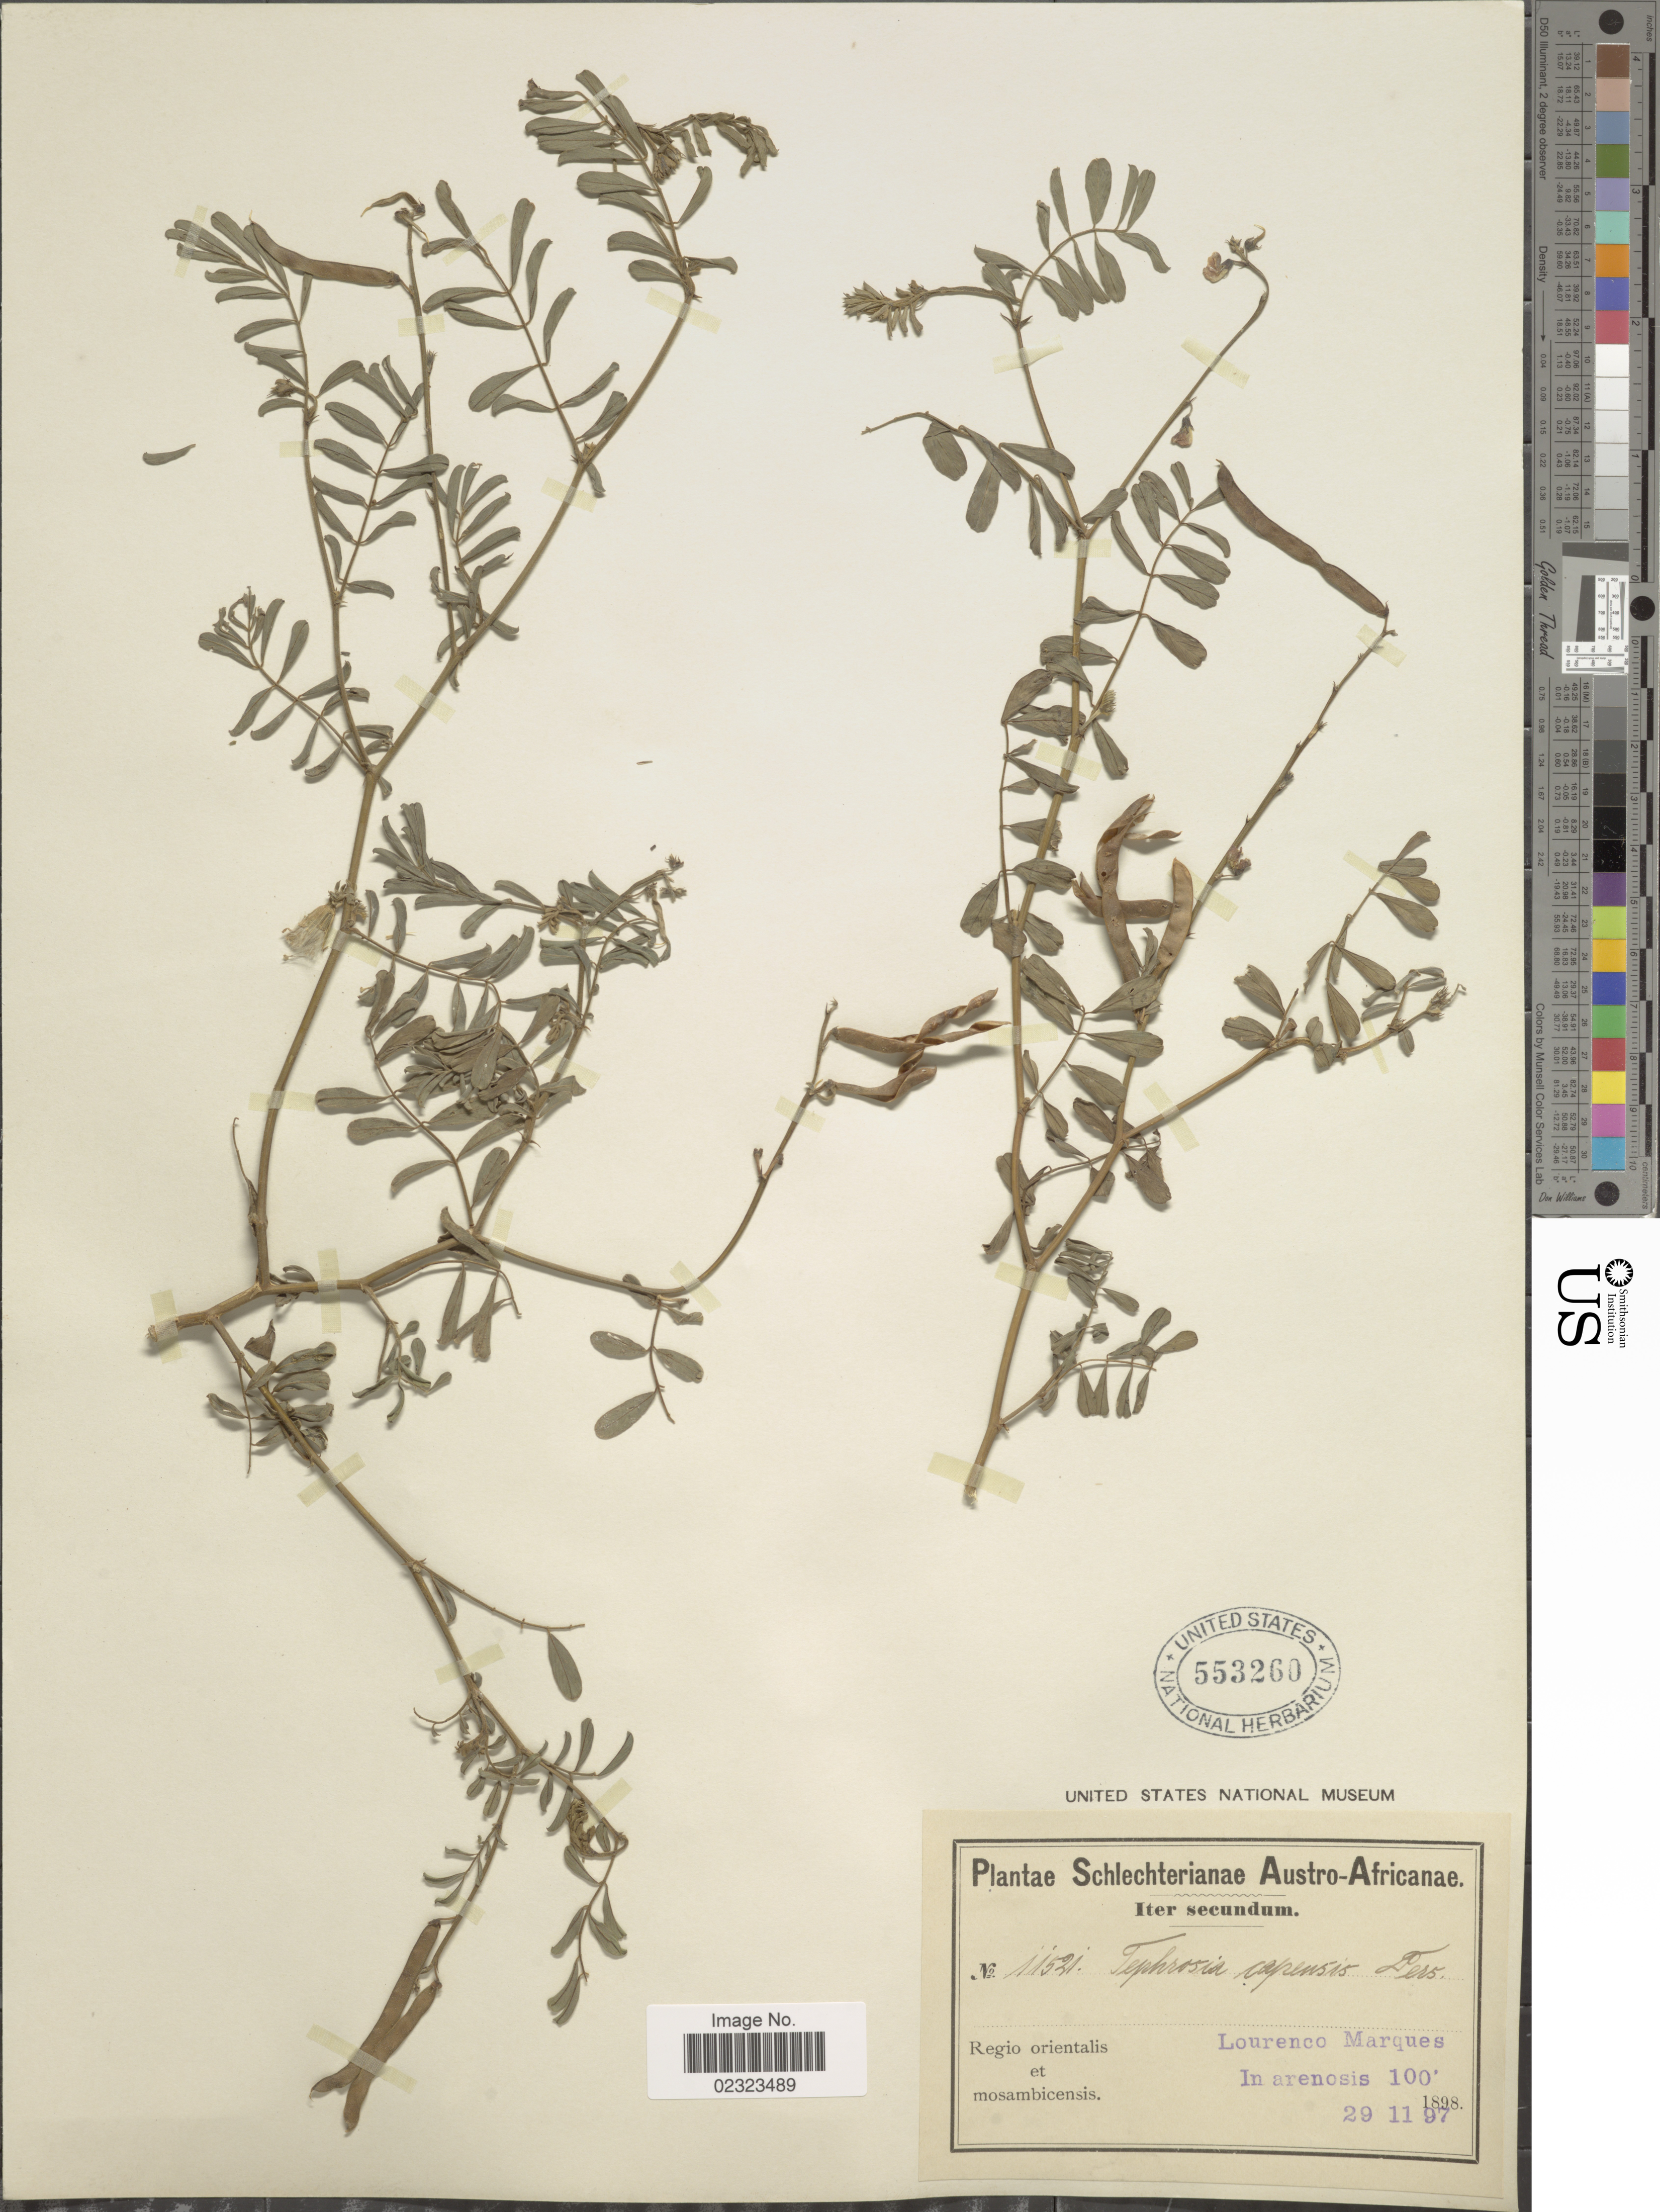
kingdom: Plantae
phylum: Tracheophyta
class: Magnoliopsida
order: Fabales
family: Fabaceae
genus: Tephrosia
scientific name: Tephrosia capensis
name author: (Jacq.) Pers.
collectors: Schlechter, --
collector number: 11521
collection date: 1897-11-29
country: Mozambique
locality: Austro-Africanae, iter secundum, Regio orientalis et mosambicensis, Lourenco Marques, in arenosis.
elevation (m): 30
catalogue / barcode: US 553260